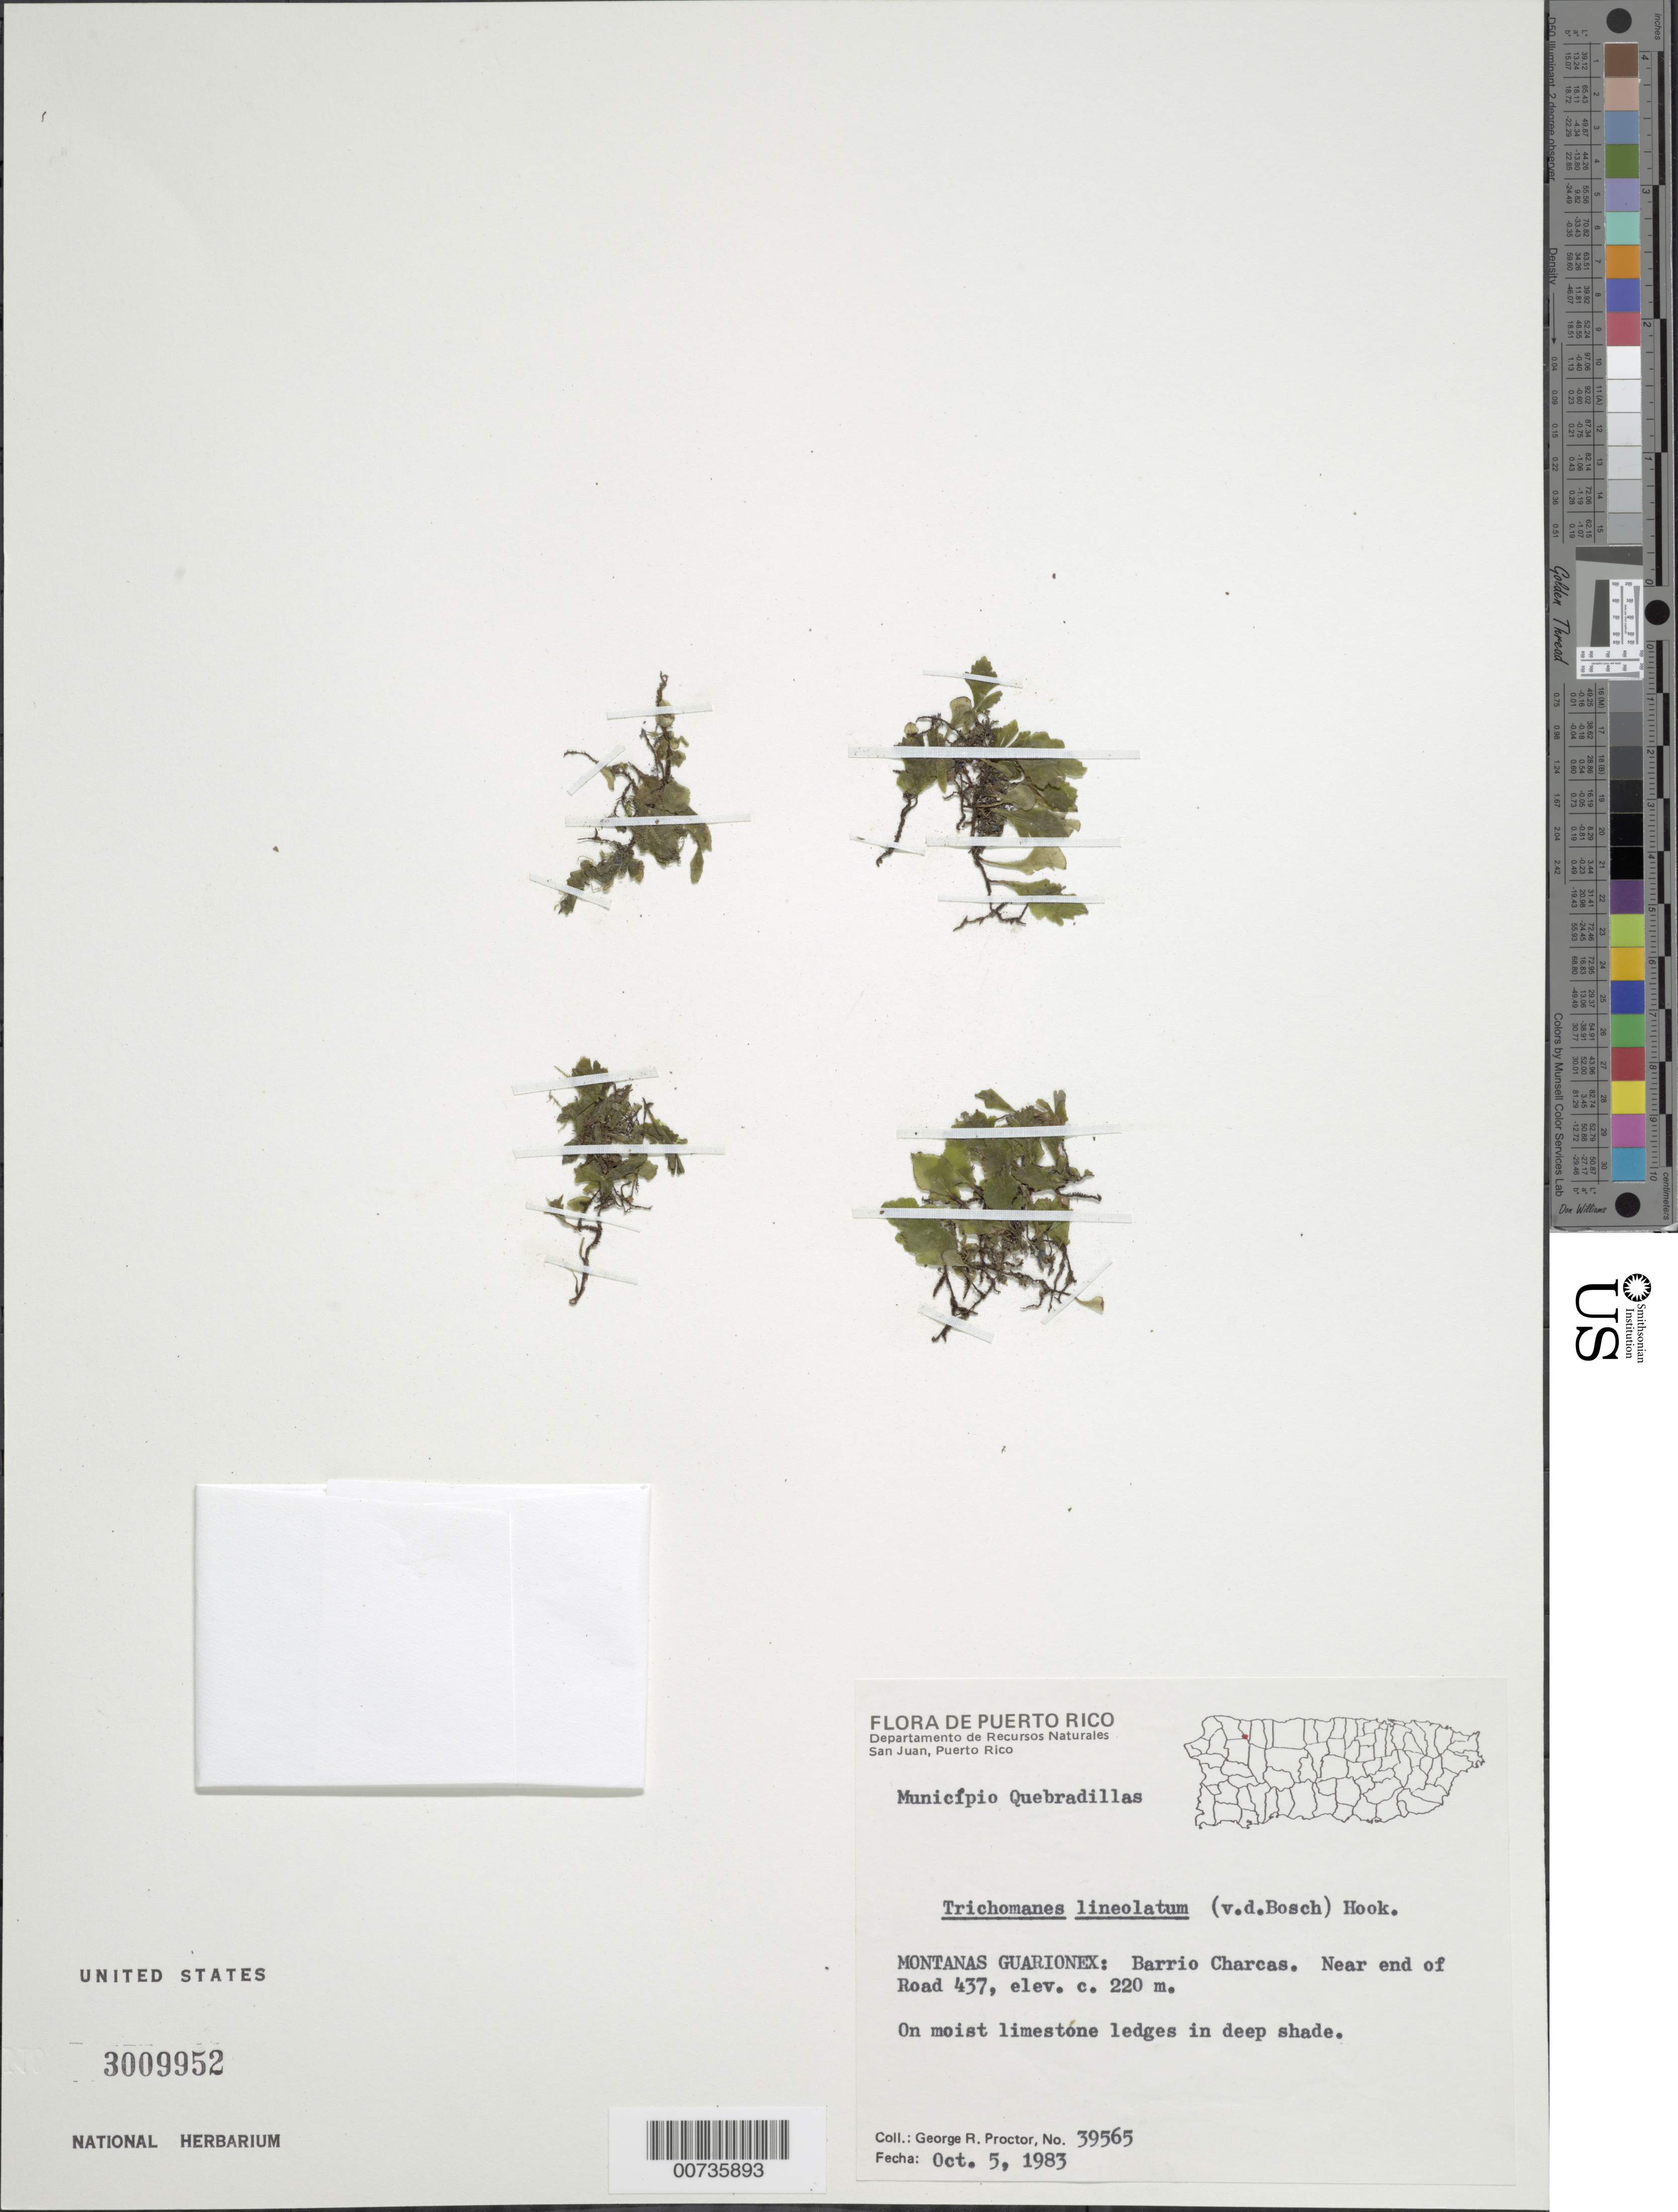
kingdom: Plantae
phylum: Tracheophyta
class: Polypodiopsida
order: Hymenophyllales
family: Hymenophyllaceae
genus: Didymoglossum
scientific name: Didymoglossum lineolatum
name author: Bosch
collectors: G. R. Proctor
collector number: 39565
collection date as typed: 05 Oct 1983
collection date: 1983-10-05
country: Puerto Rico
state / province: Quebradillas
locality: Montanas Guarionex: Barrio Charcas, near end of Road 437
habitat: On moist limestone ledges in deep shade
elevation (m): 220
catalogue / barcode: US 3009952